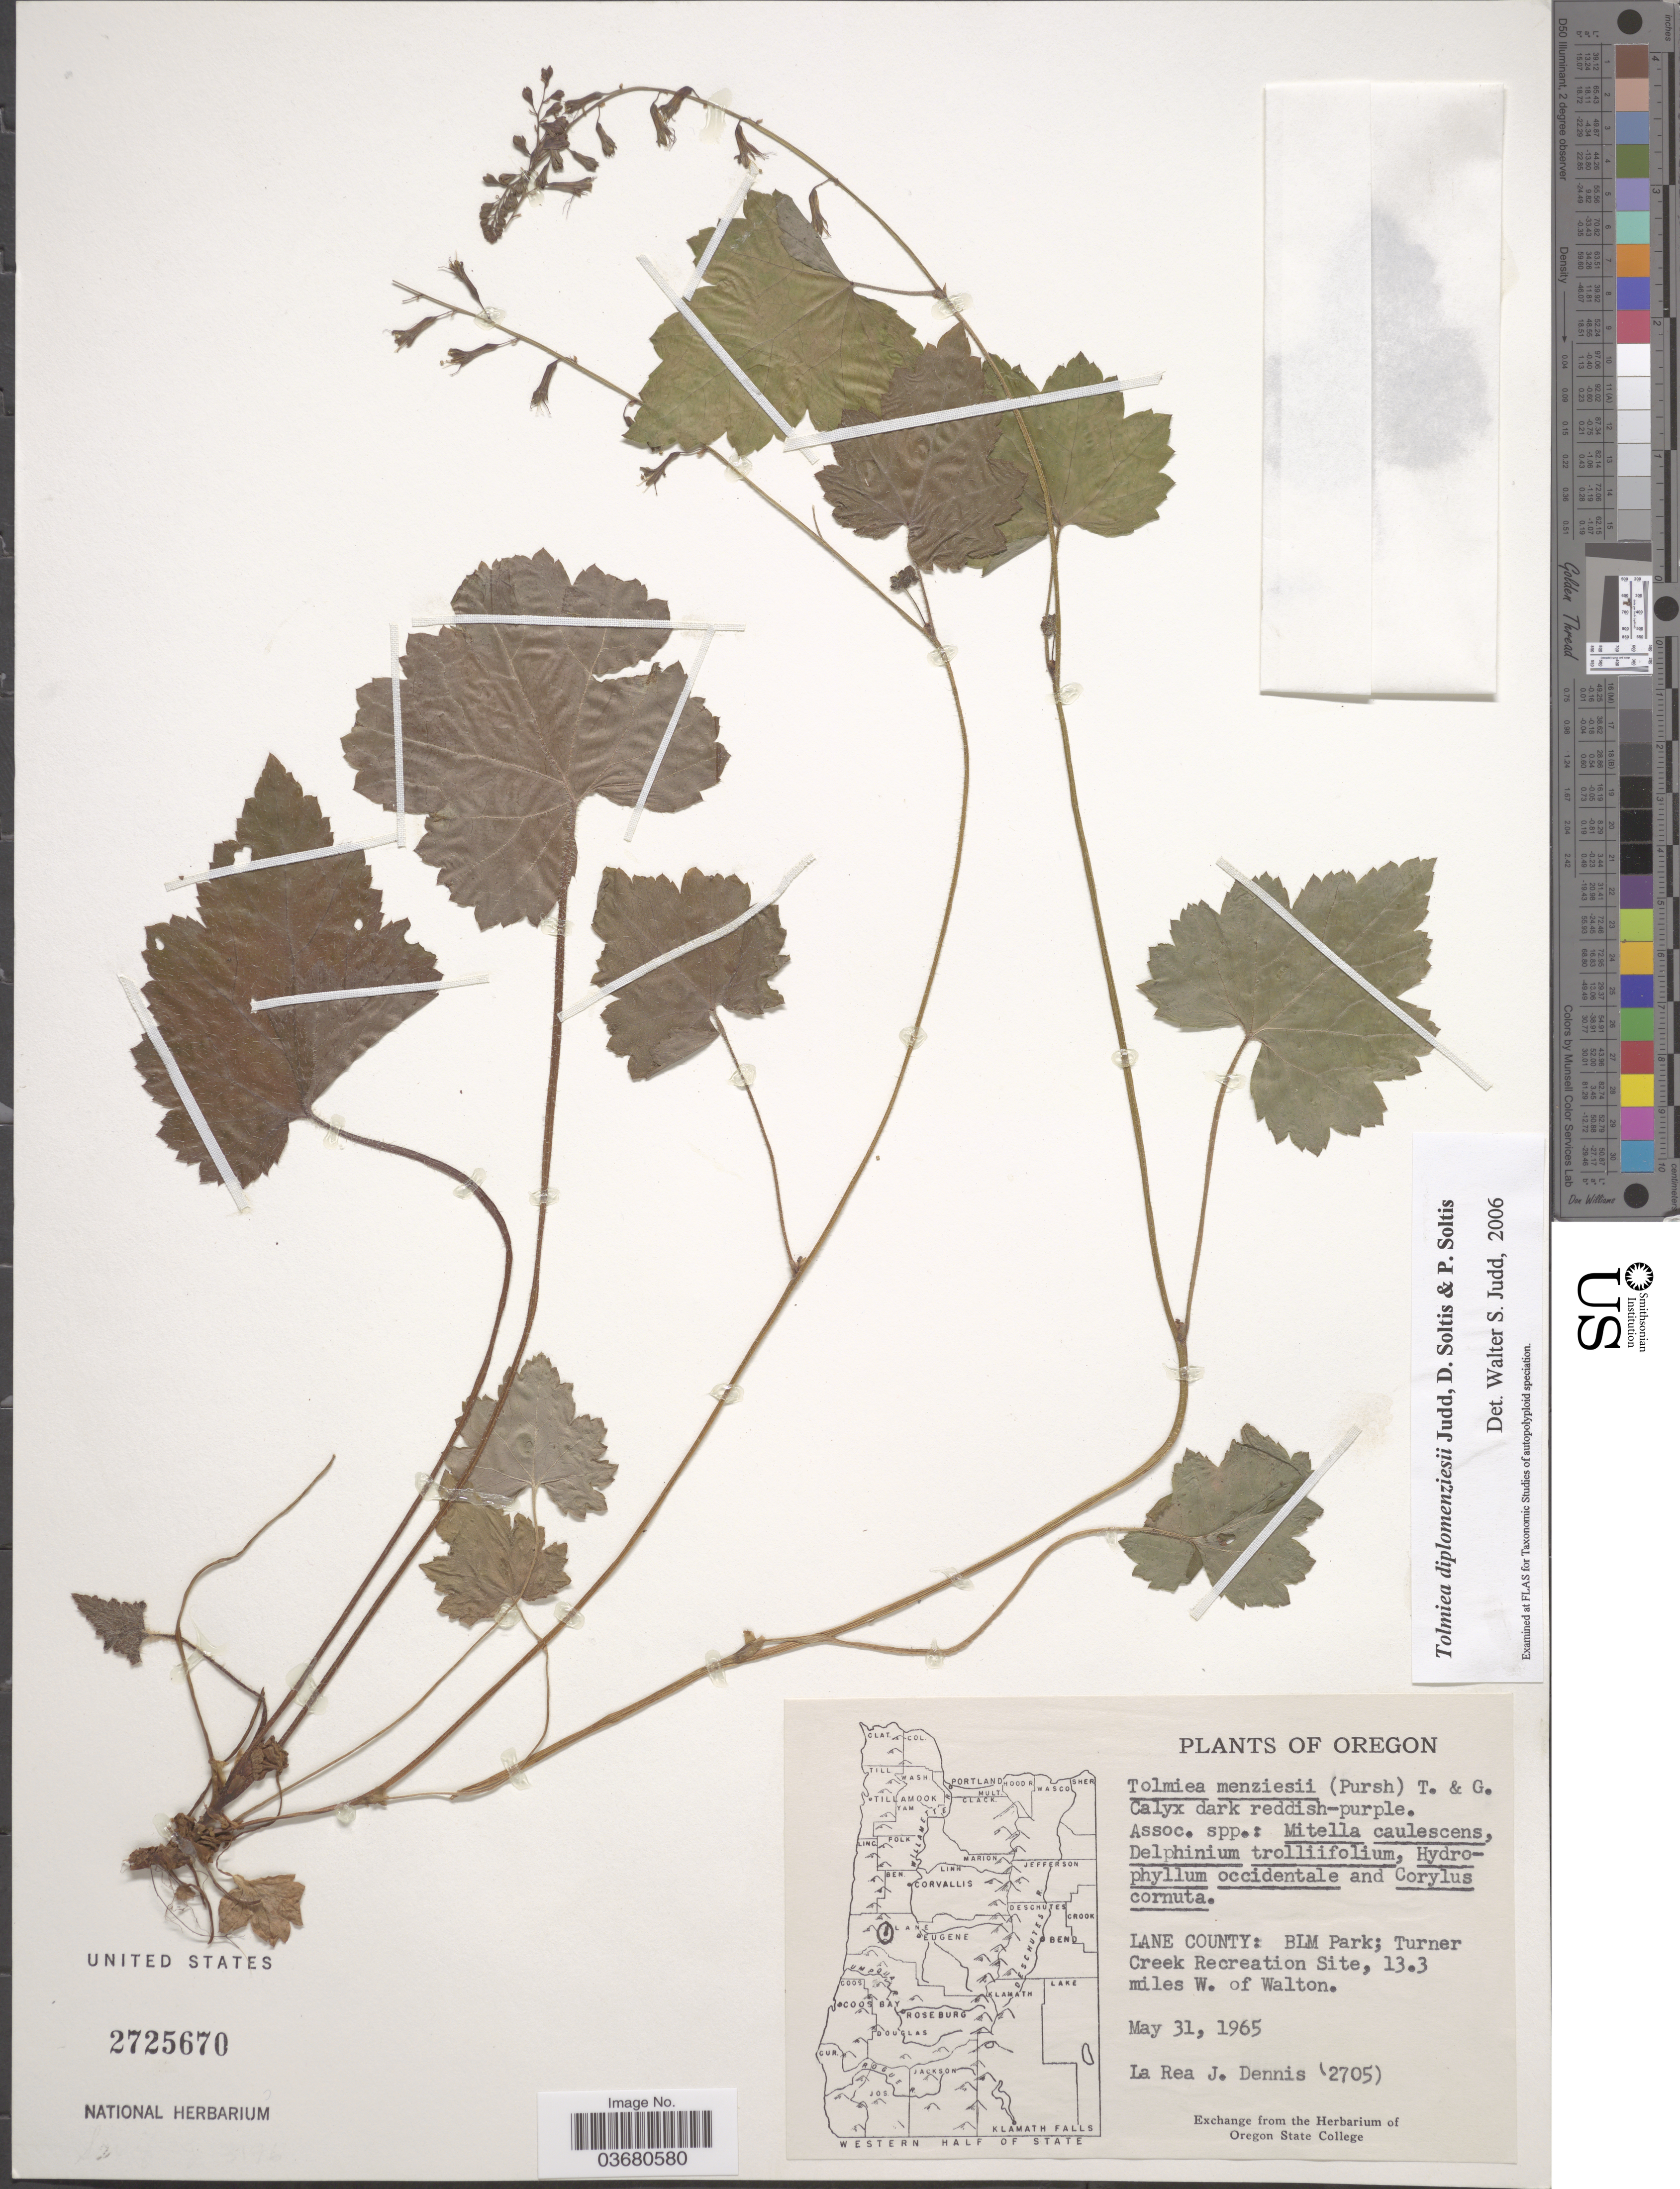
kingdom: Plantae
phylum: Tracheophyta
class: Magnoliopsida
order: Saxifragales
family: Saxifragaceae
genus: Tolmiea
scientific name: Tolmiea diplomenziesii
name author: Judd et al.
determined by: Judd, Walter S.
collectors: L. Dennis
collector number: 2705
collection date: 1965-05-31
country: United States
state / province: Oregon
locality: Lane County: BLM Park; Turner Creek Recreation Site, 13.3 miles W. of Walton.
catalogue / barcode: US 2725670